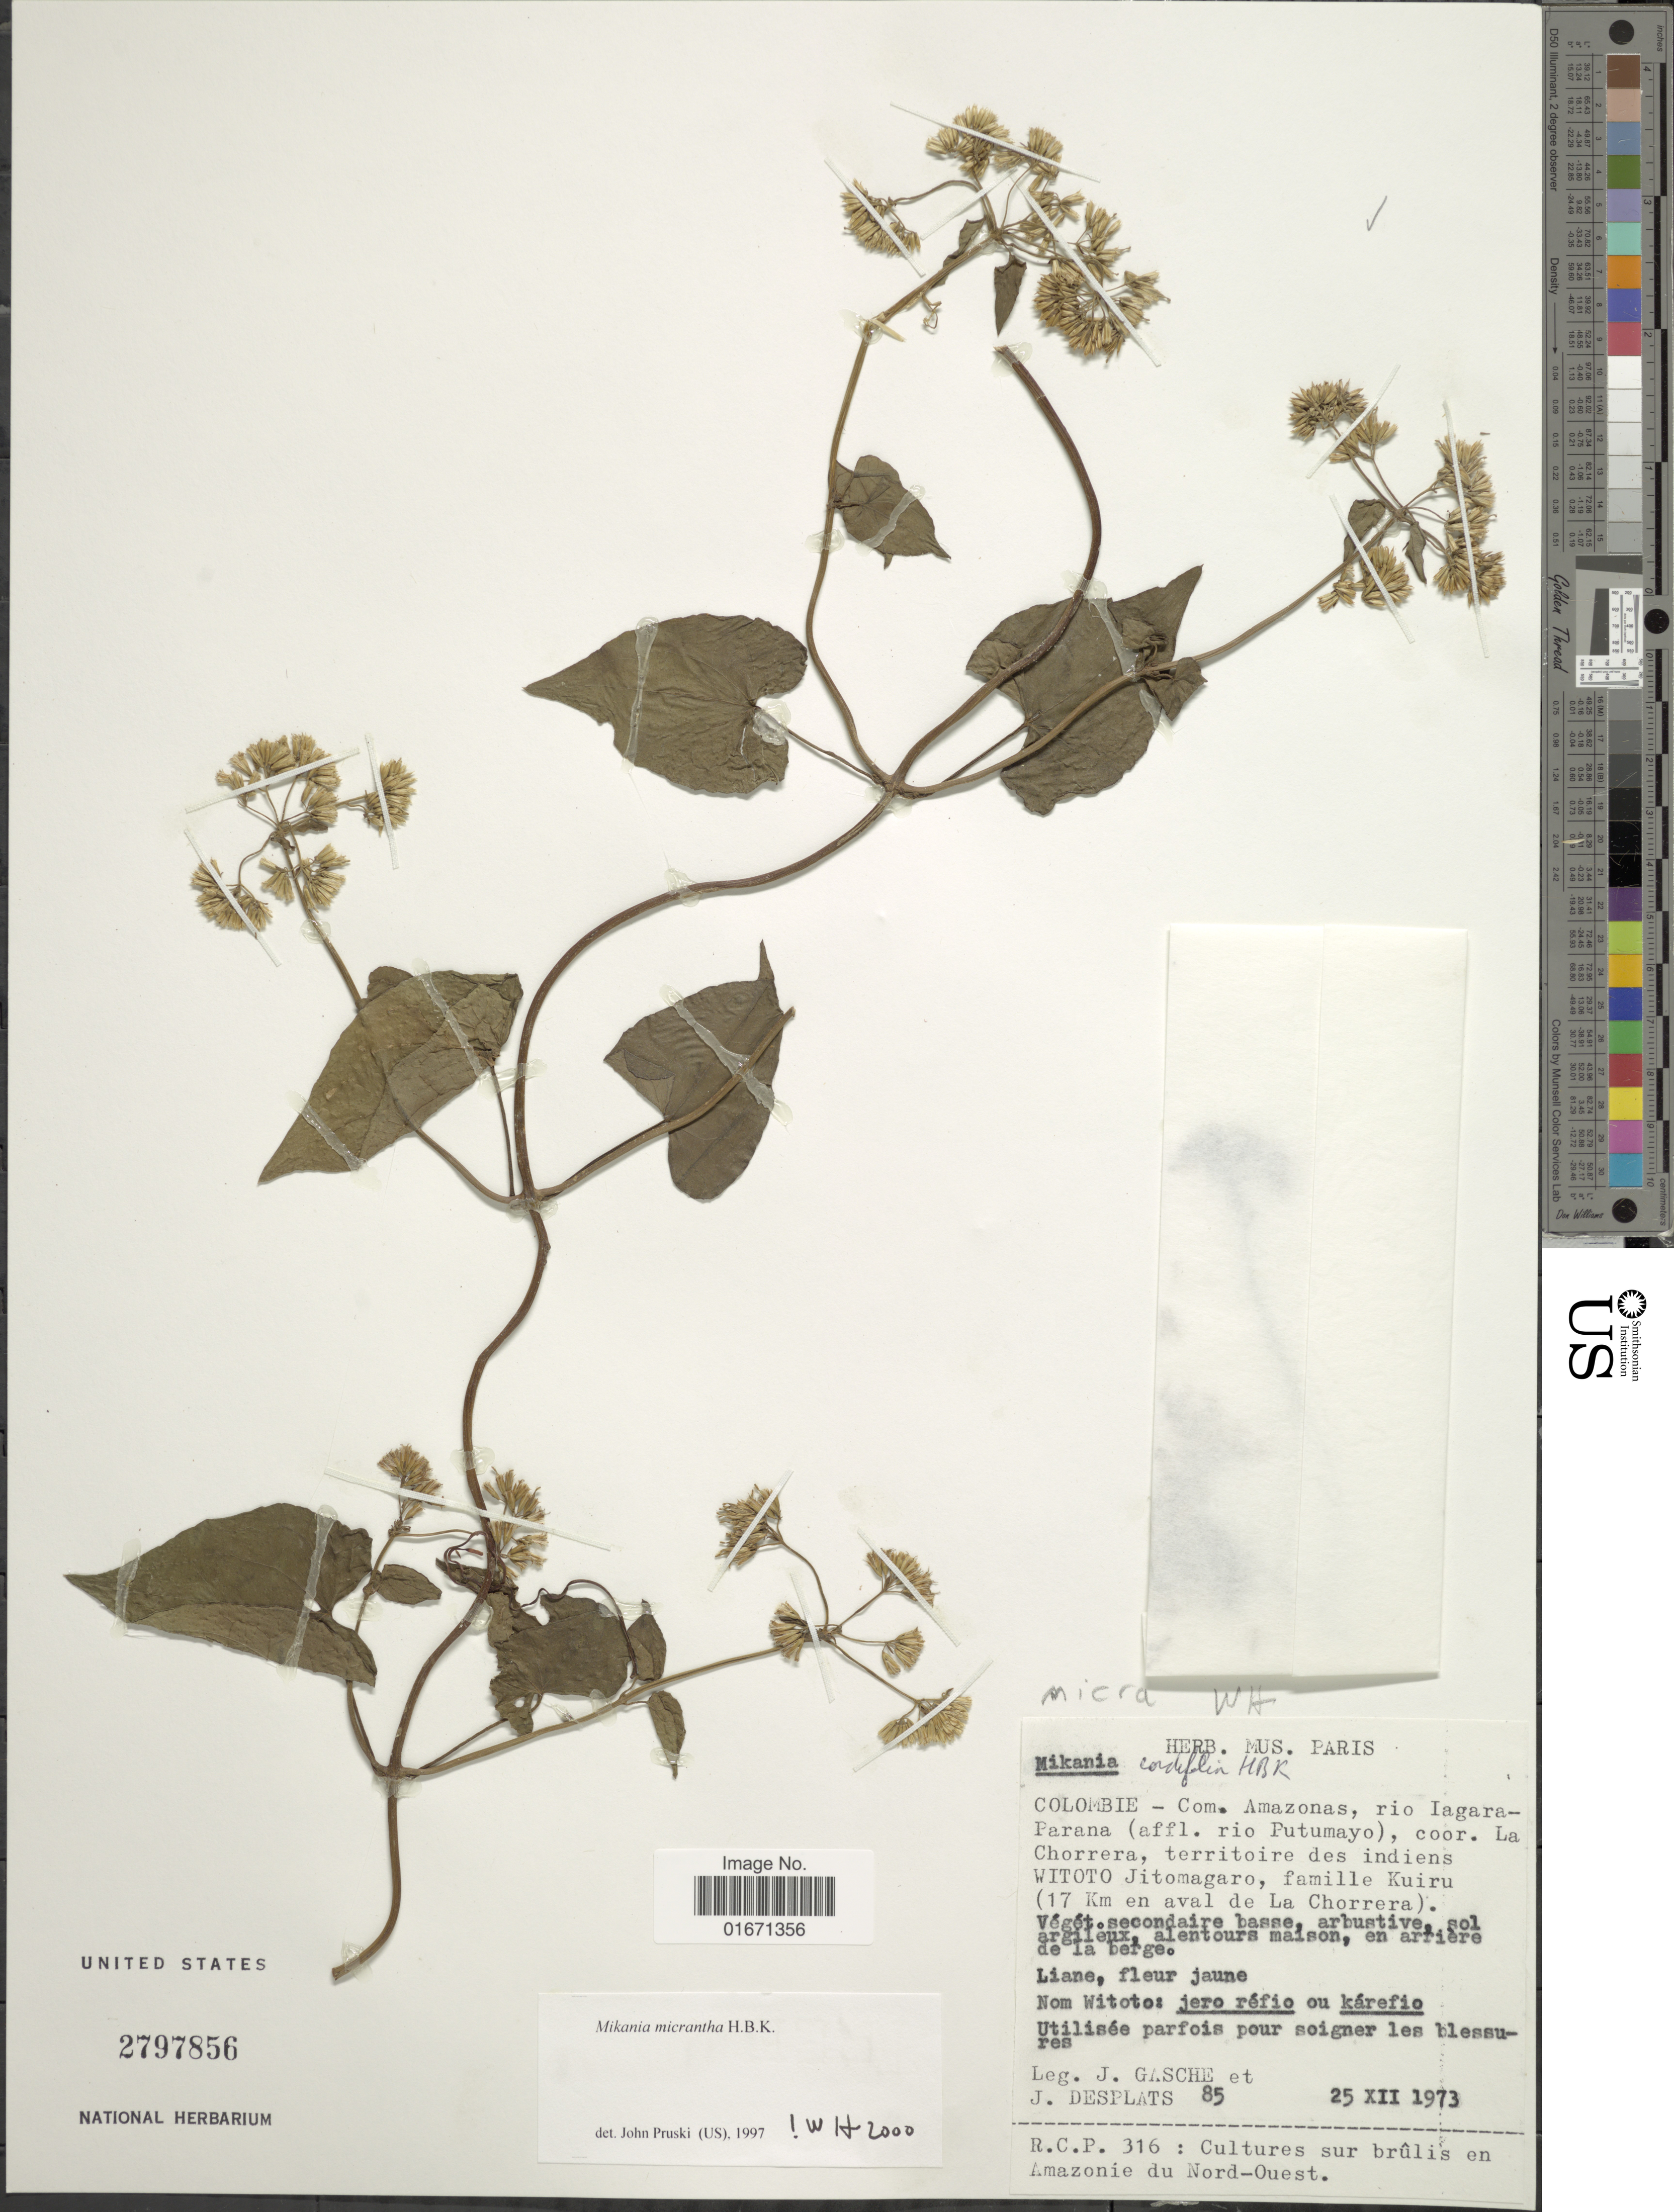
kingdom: Plantae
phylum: Tracheophyta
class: Magnoliopsida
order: Asterales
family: Asteraceae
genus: Mikania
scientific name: Mikania micrantha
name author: Kunth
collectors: J. Gasche & J. Desplats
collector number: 85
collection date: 1973-12-25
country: Colombia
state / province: Amazônas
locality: Rio Iagara-Parana (affl. rio Putumayo), coor. La Chorrera, territoire des indiens WITOTO Jitomagaro, famille Kuiru (17 km en aval de La Chorrera)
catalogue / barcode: US 2797856